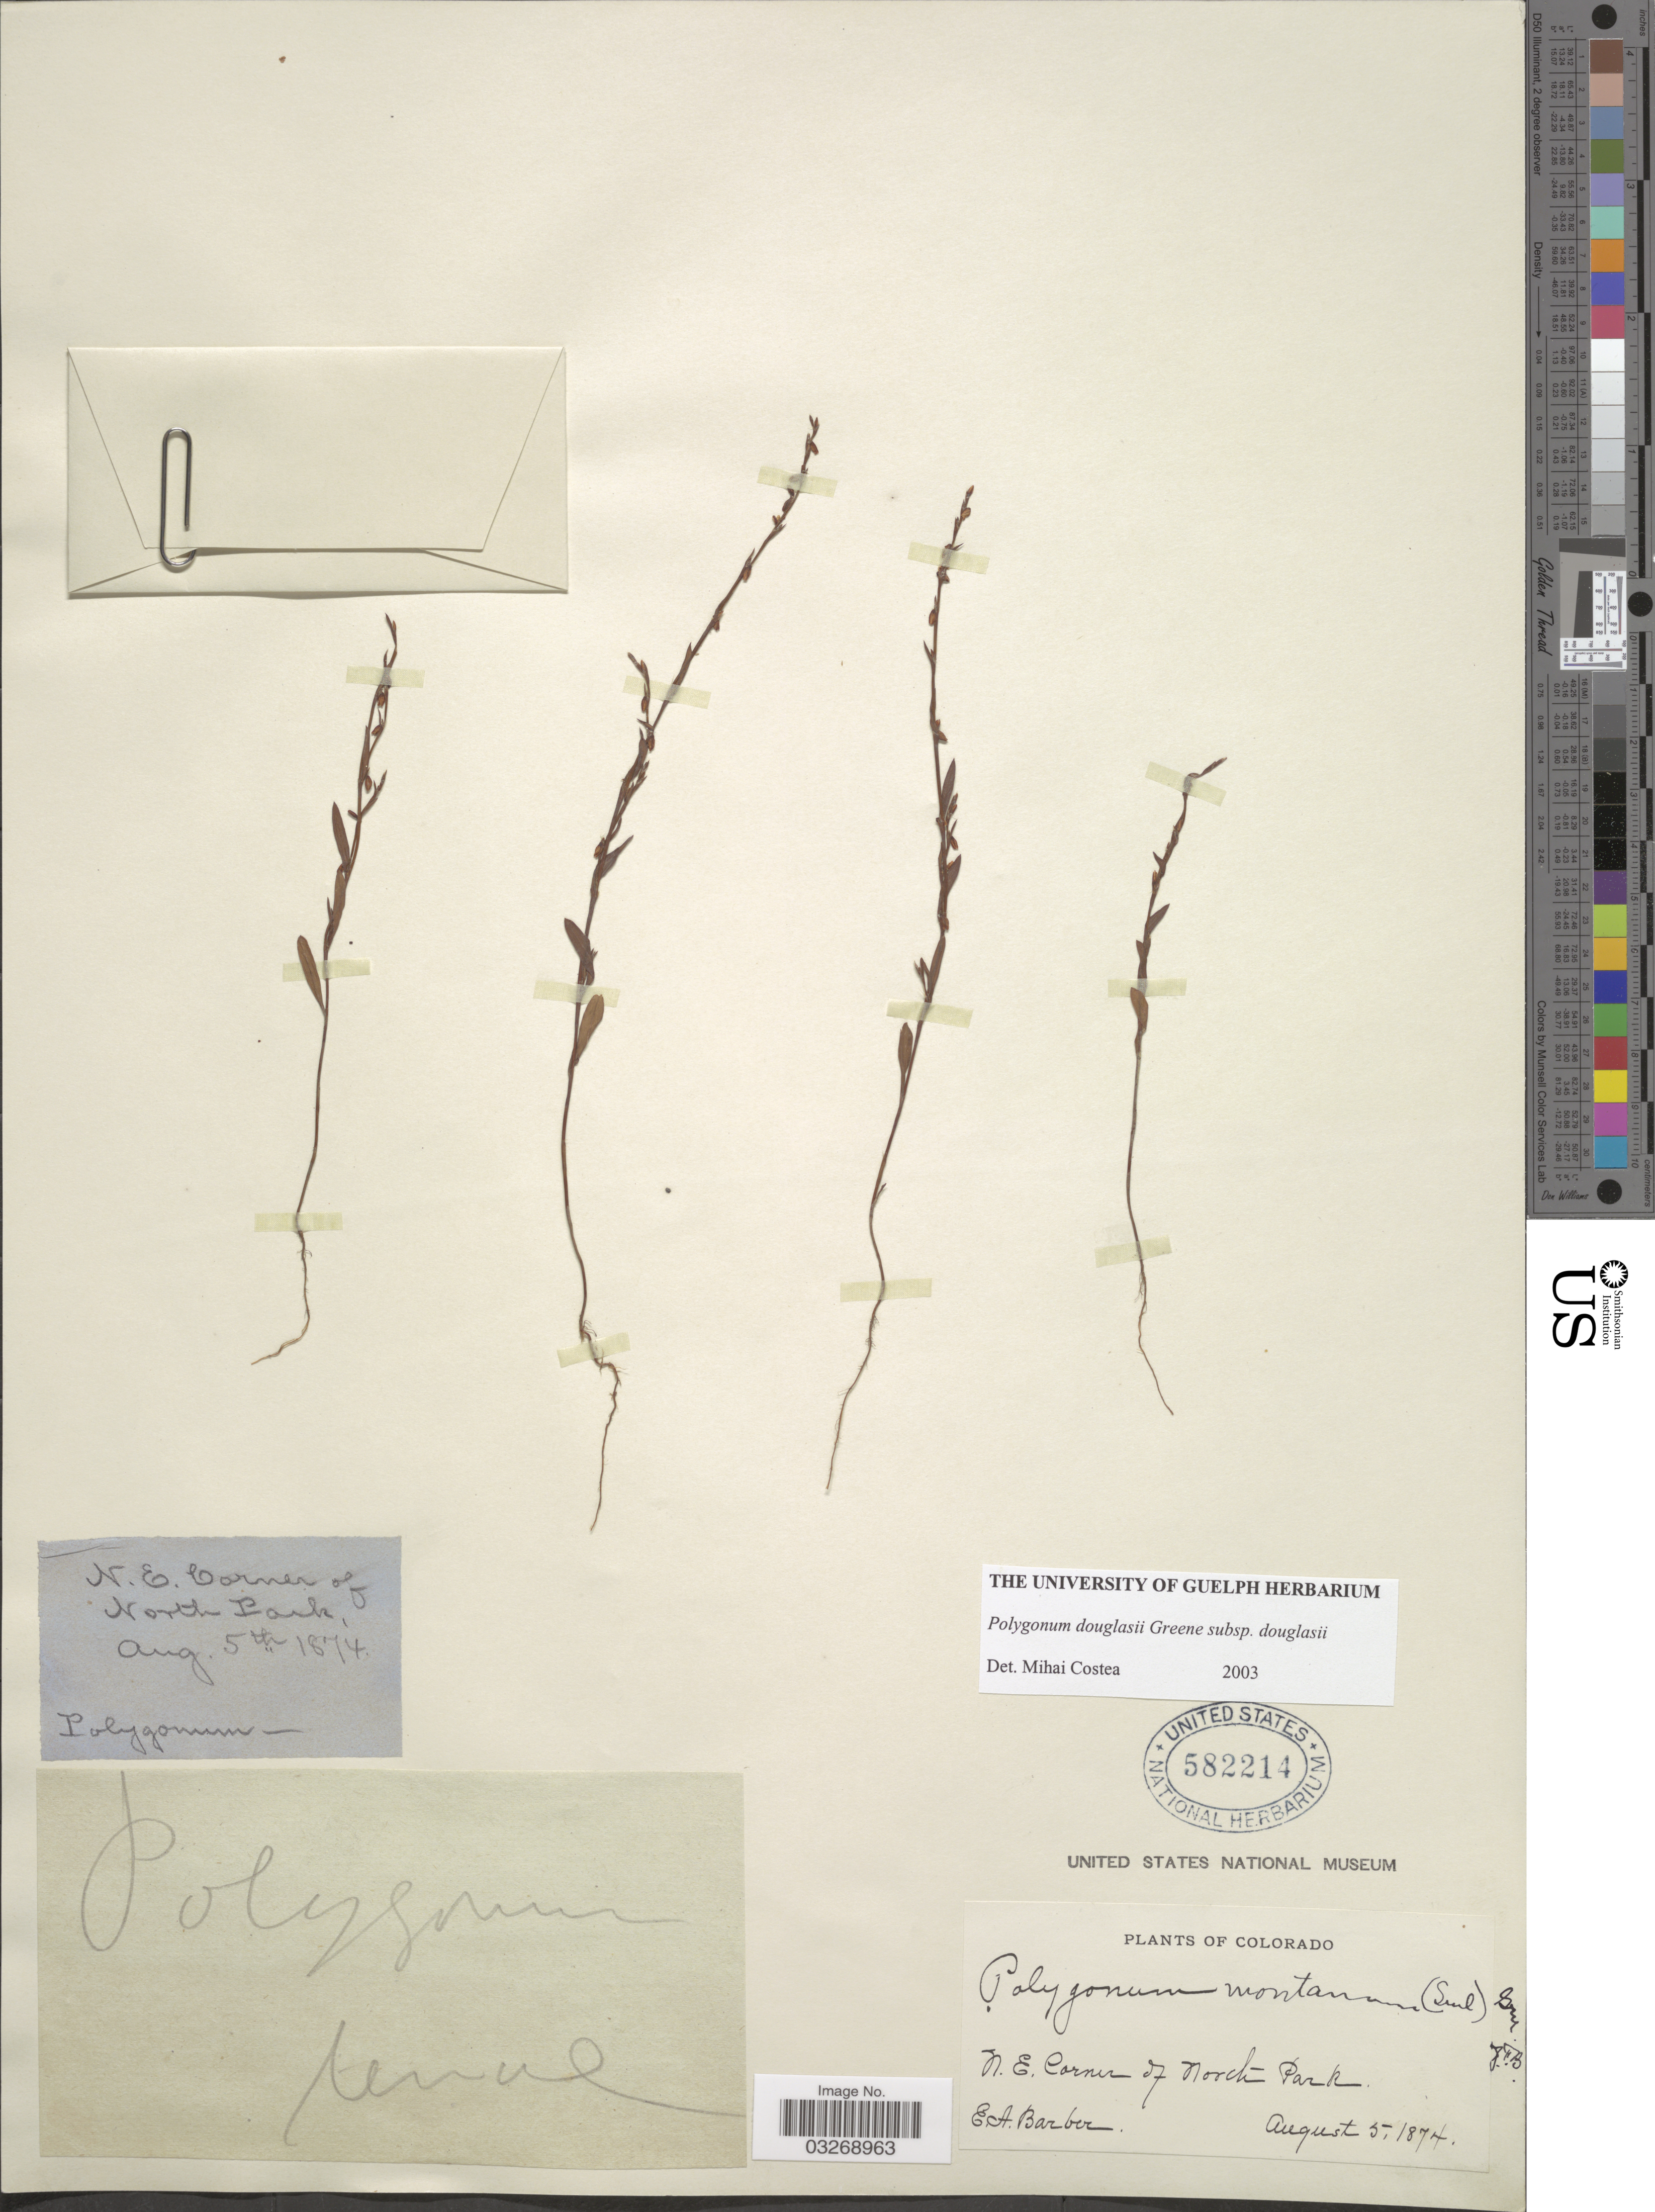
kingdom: Plantae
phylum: Tracheophyta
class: Magnoliopsida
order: Caryophyllales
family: Polygonaceae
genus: Polygonum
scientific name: Polygonum douglasii subsp. douglasii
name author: Greene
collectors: E. Barber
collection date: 1874-08-05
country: United States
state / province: Colorado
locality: N.E. Corner of North Park.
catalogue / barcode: US 582214